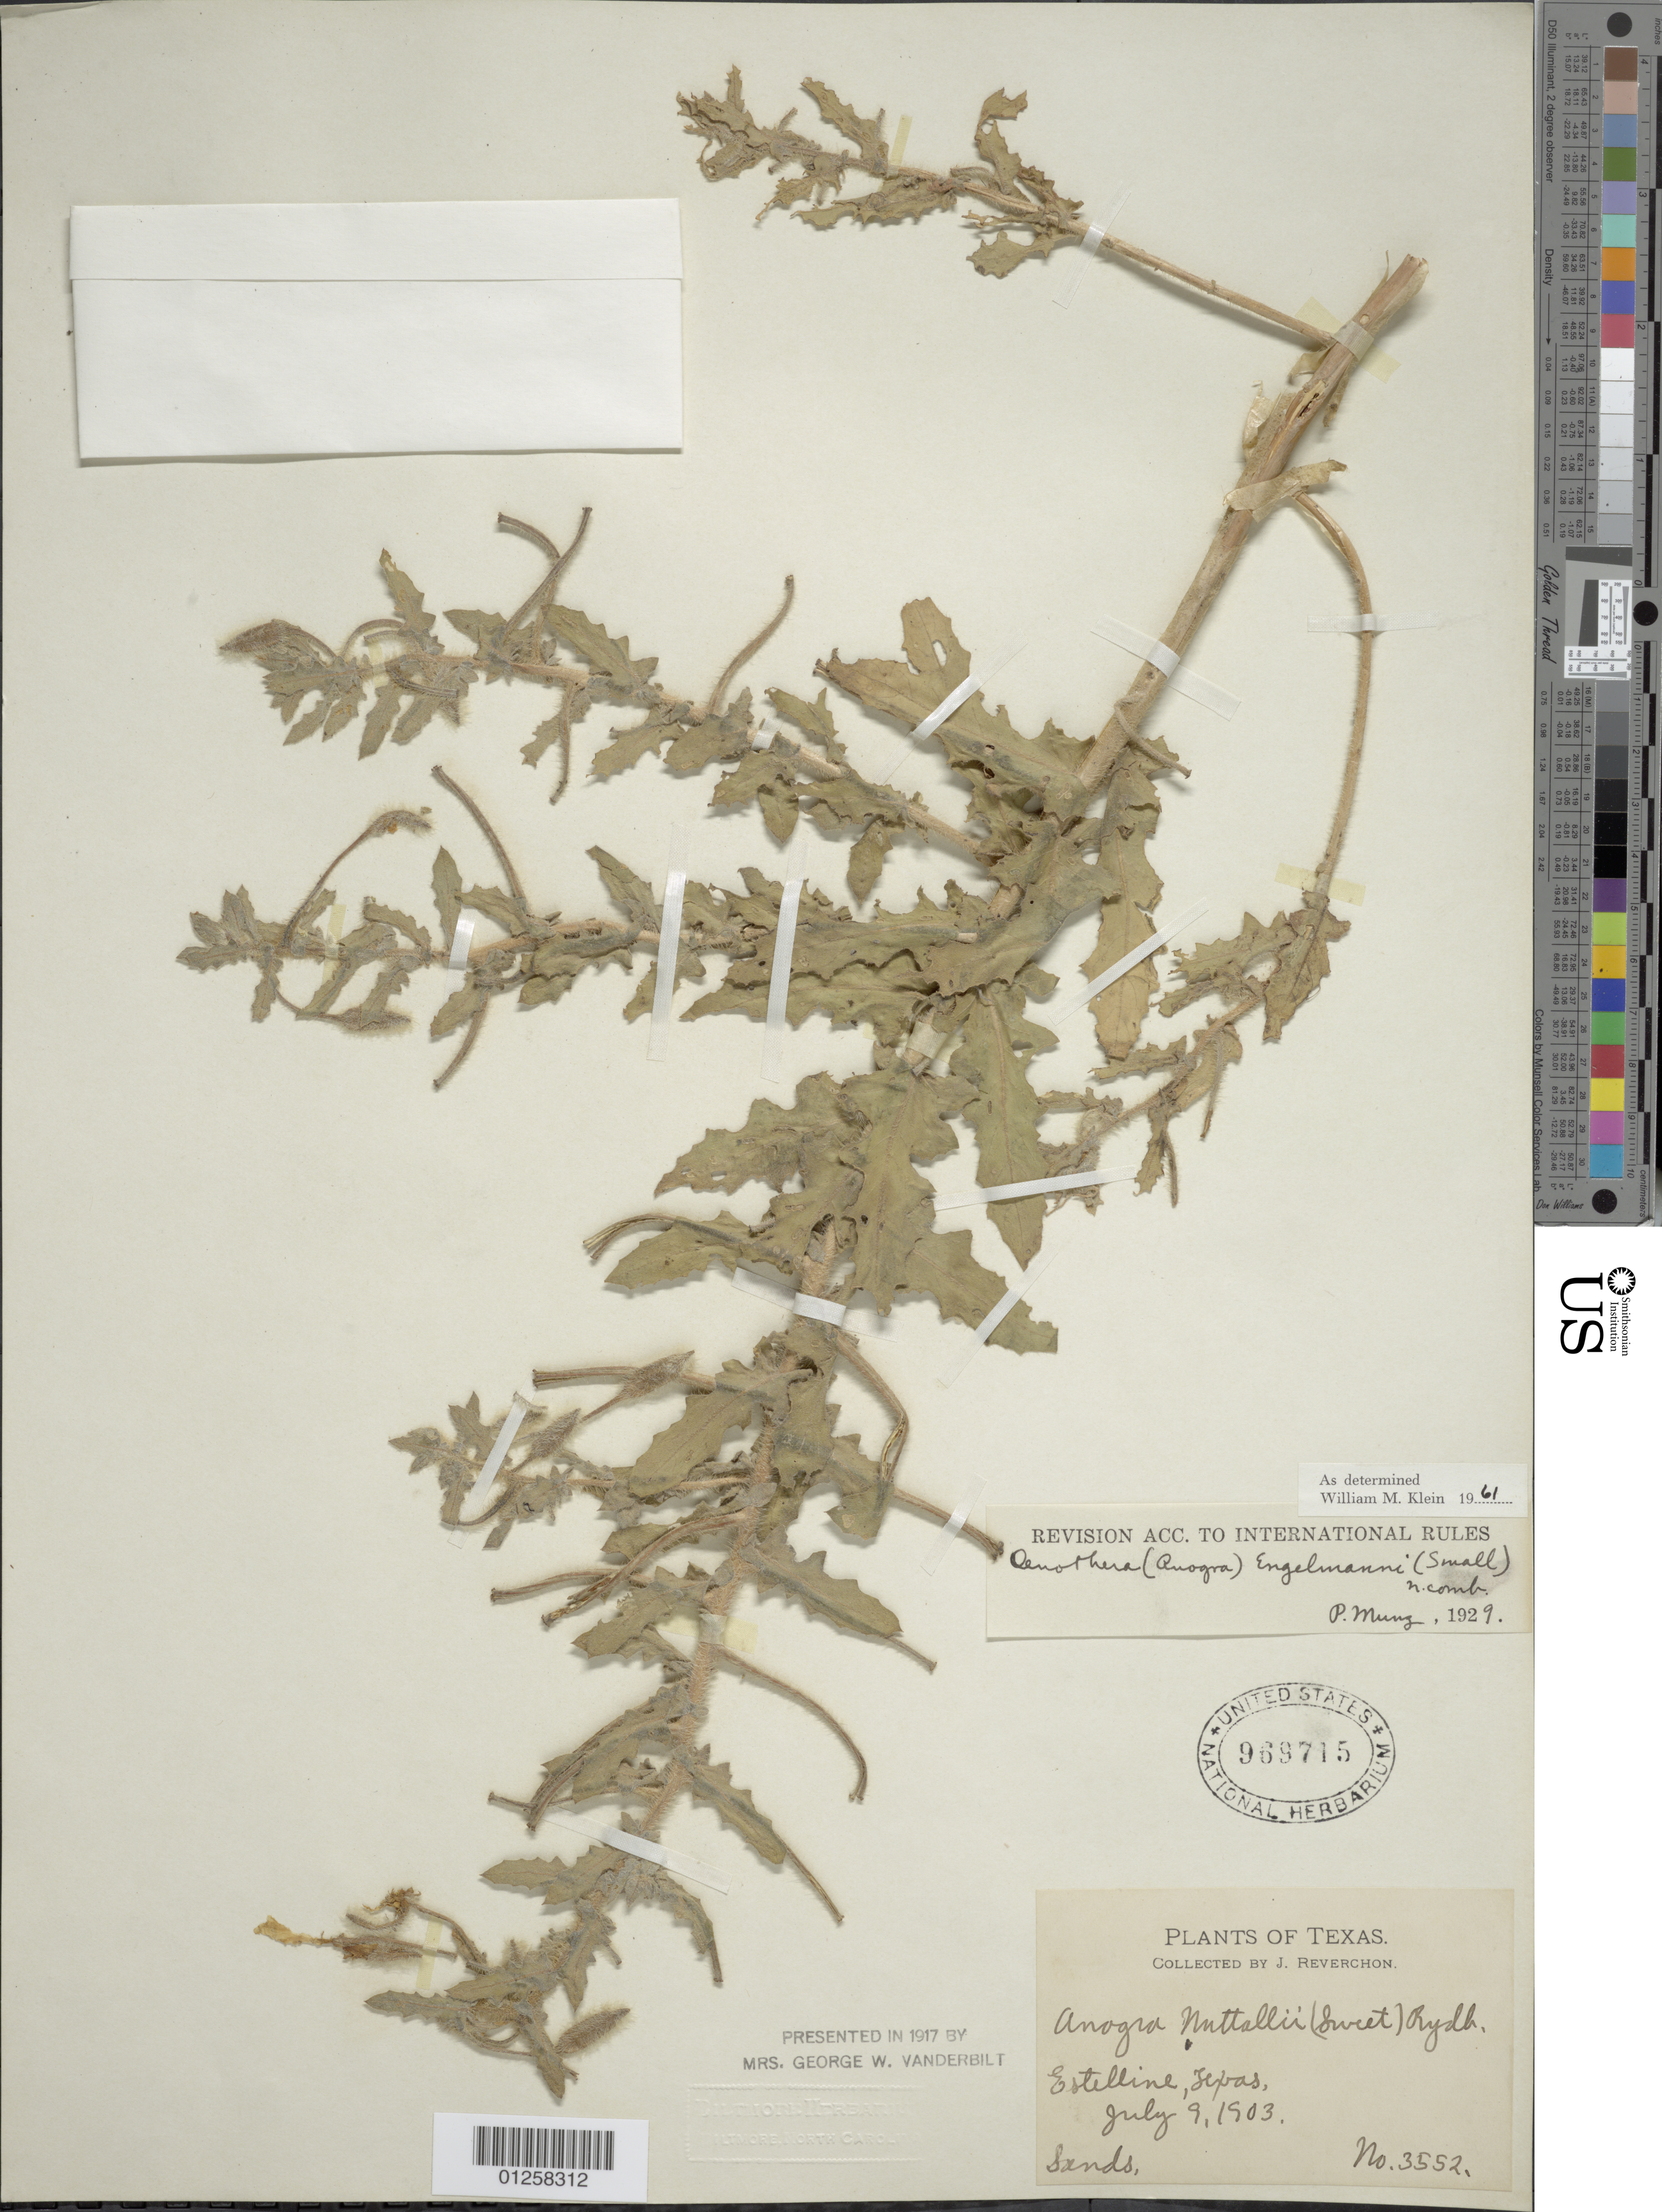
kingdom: Plantae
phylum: Tracheophyta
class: Magnoliopsida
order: Myrtales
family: Onagraceae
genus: Oenothera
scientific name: Oenothera engelmannii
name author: (Small) Munz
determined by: Klein, W. M.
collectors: J. Reverchon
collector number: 3552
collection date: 1903-07-09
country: United States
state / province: Texas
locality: Estelline.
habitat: Sands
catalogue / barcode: US 969715